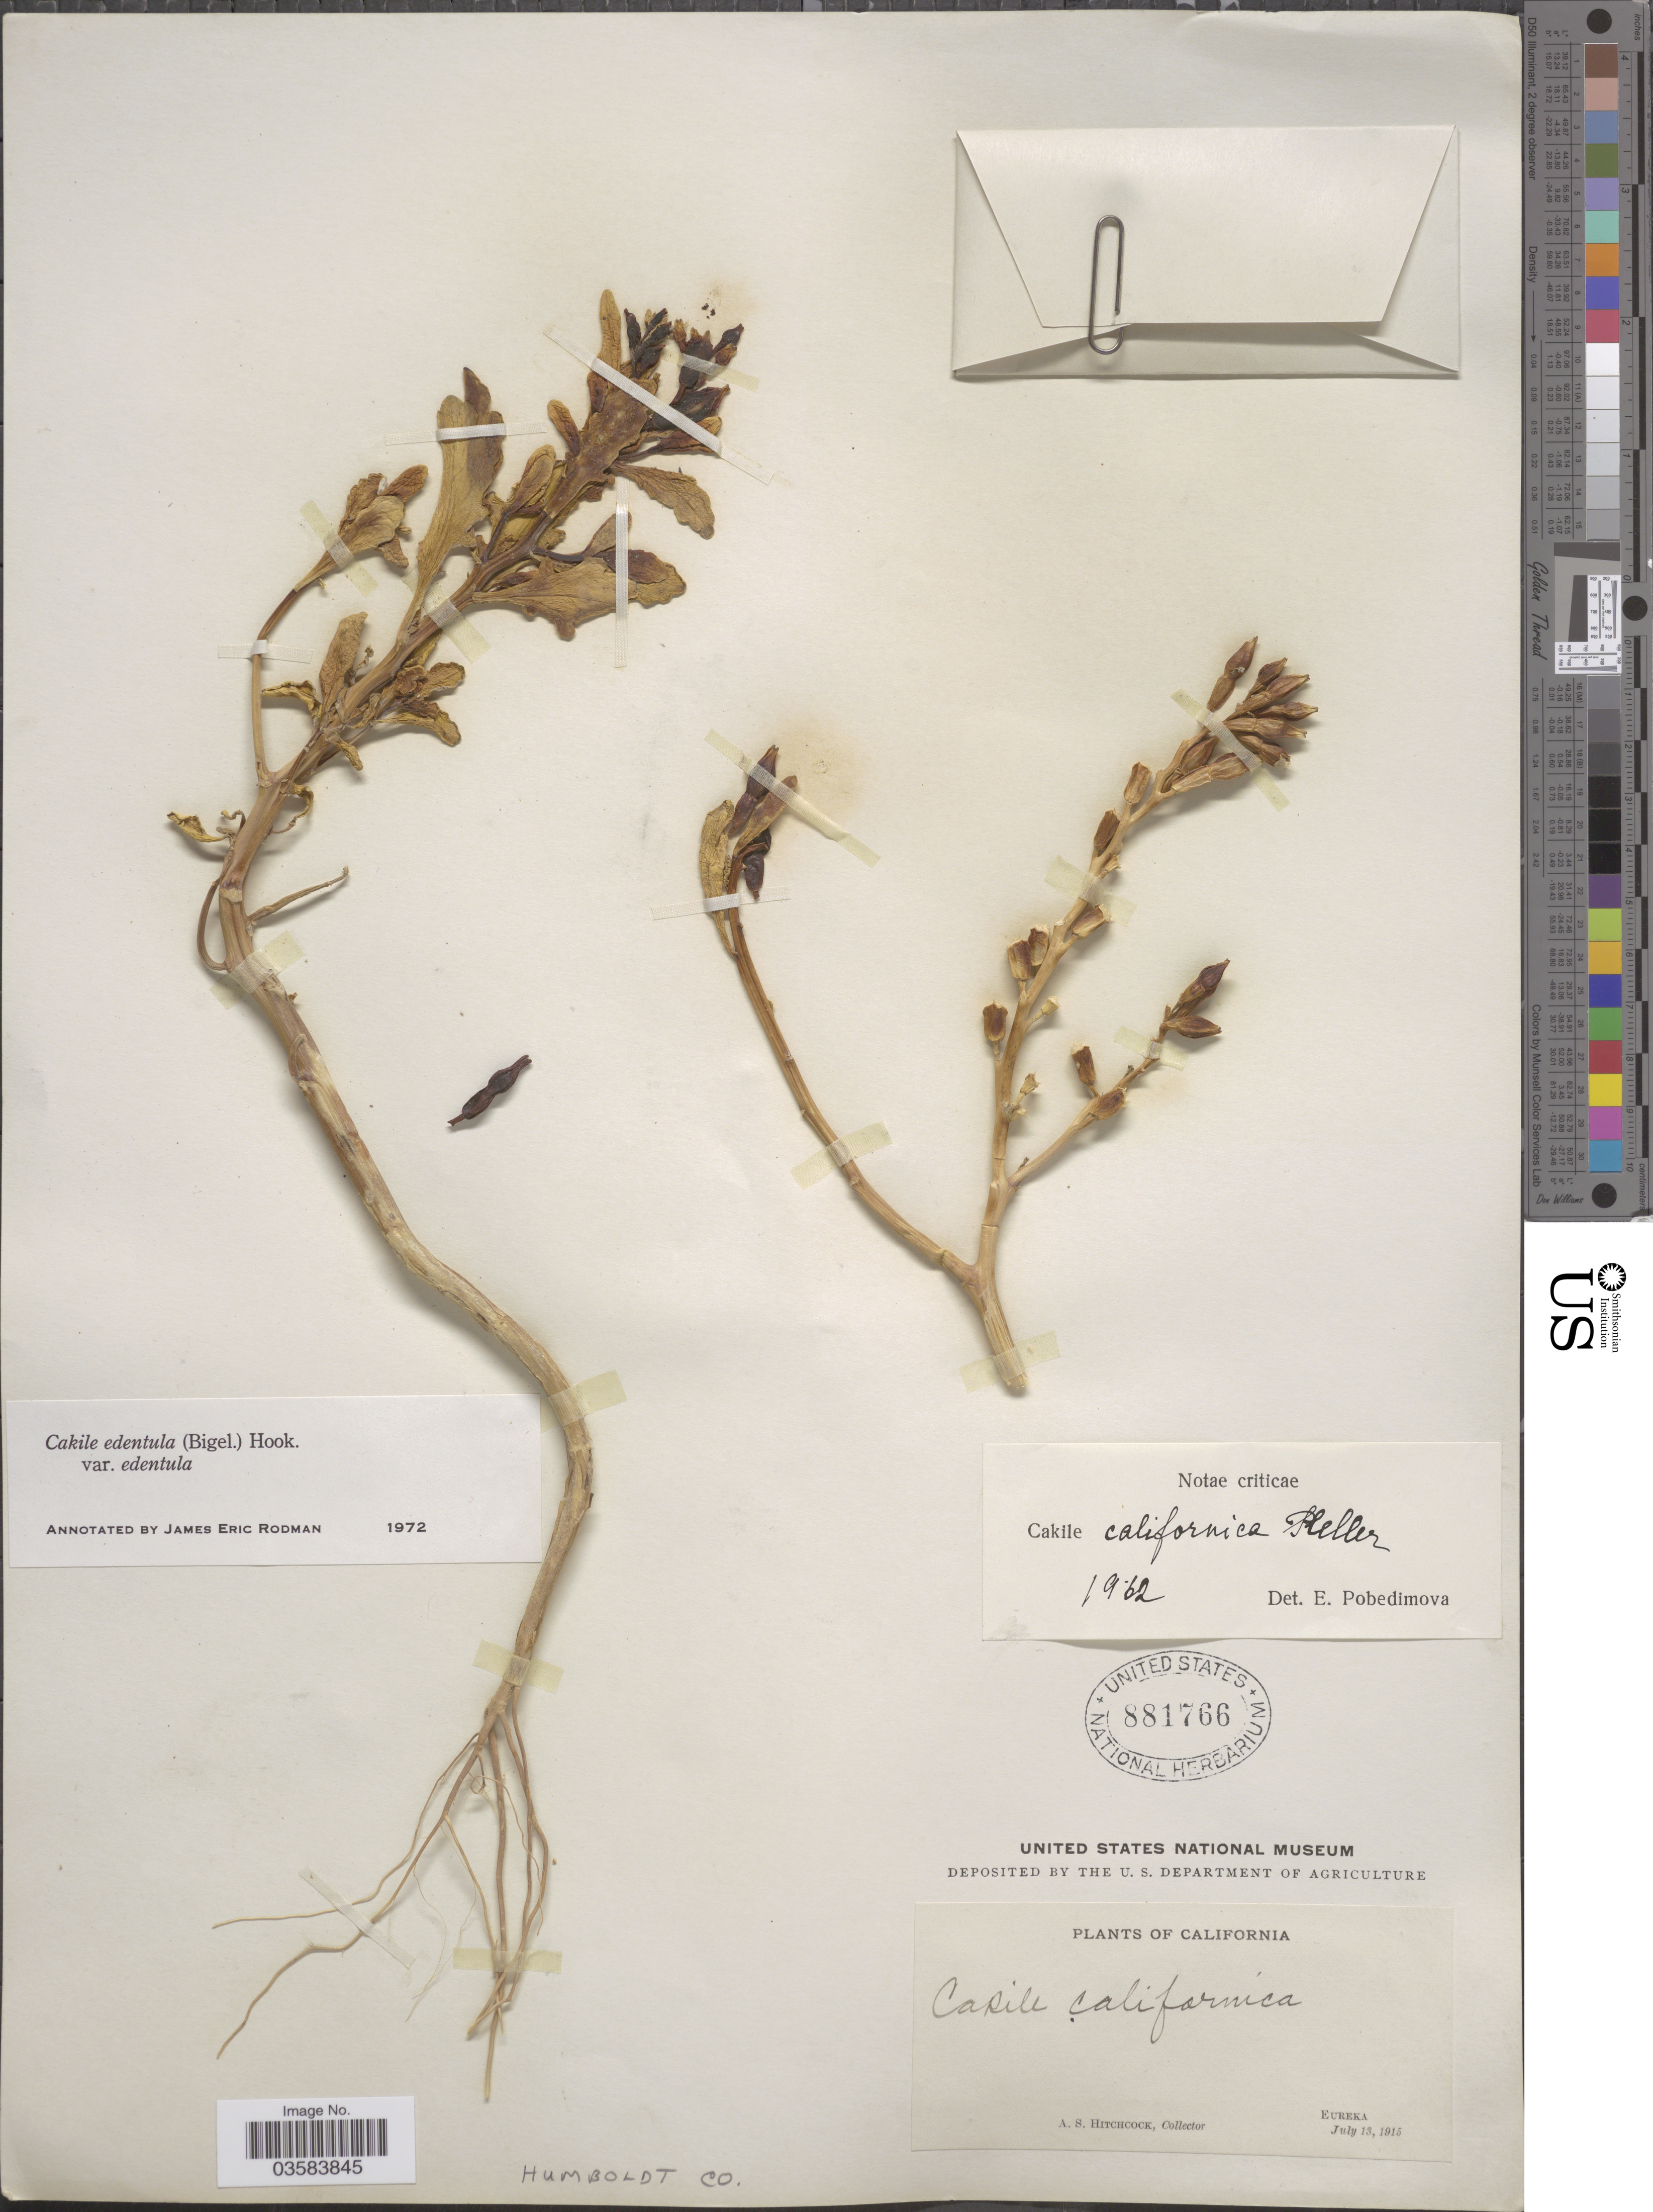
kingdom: Plantae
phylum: Tracheophyta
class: Magnoliopsida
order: Brassicales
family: Brassicaceae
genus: Cakile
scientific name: Cakile edentula var. edentula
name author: (Bigelow) Hook.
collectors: A. S. Hitchcock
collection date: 1915-07-13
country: United States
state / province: California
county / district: Humboldt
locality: Eureka. Humboldt Co.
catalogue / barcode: US 881766